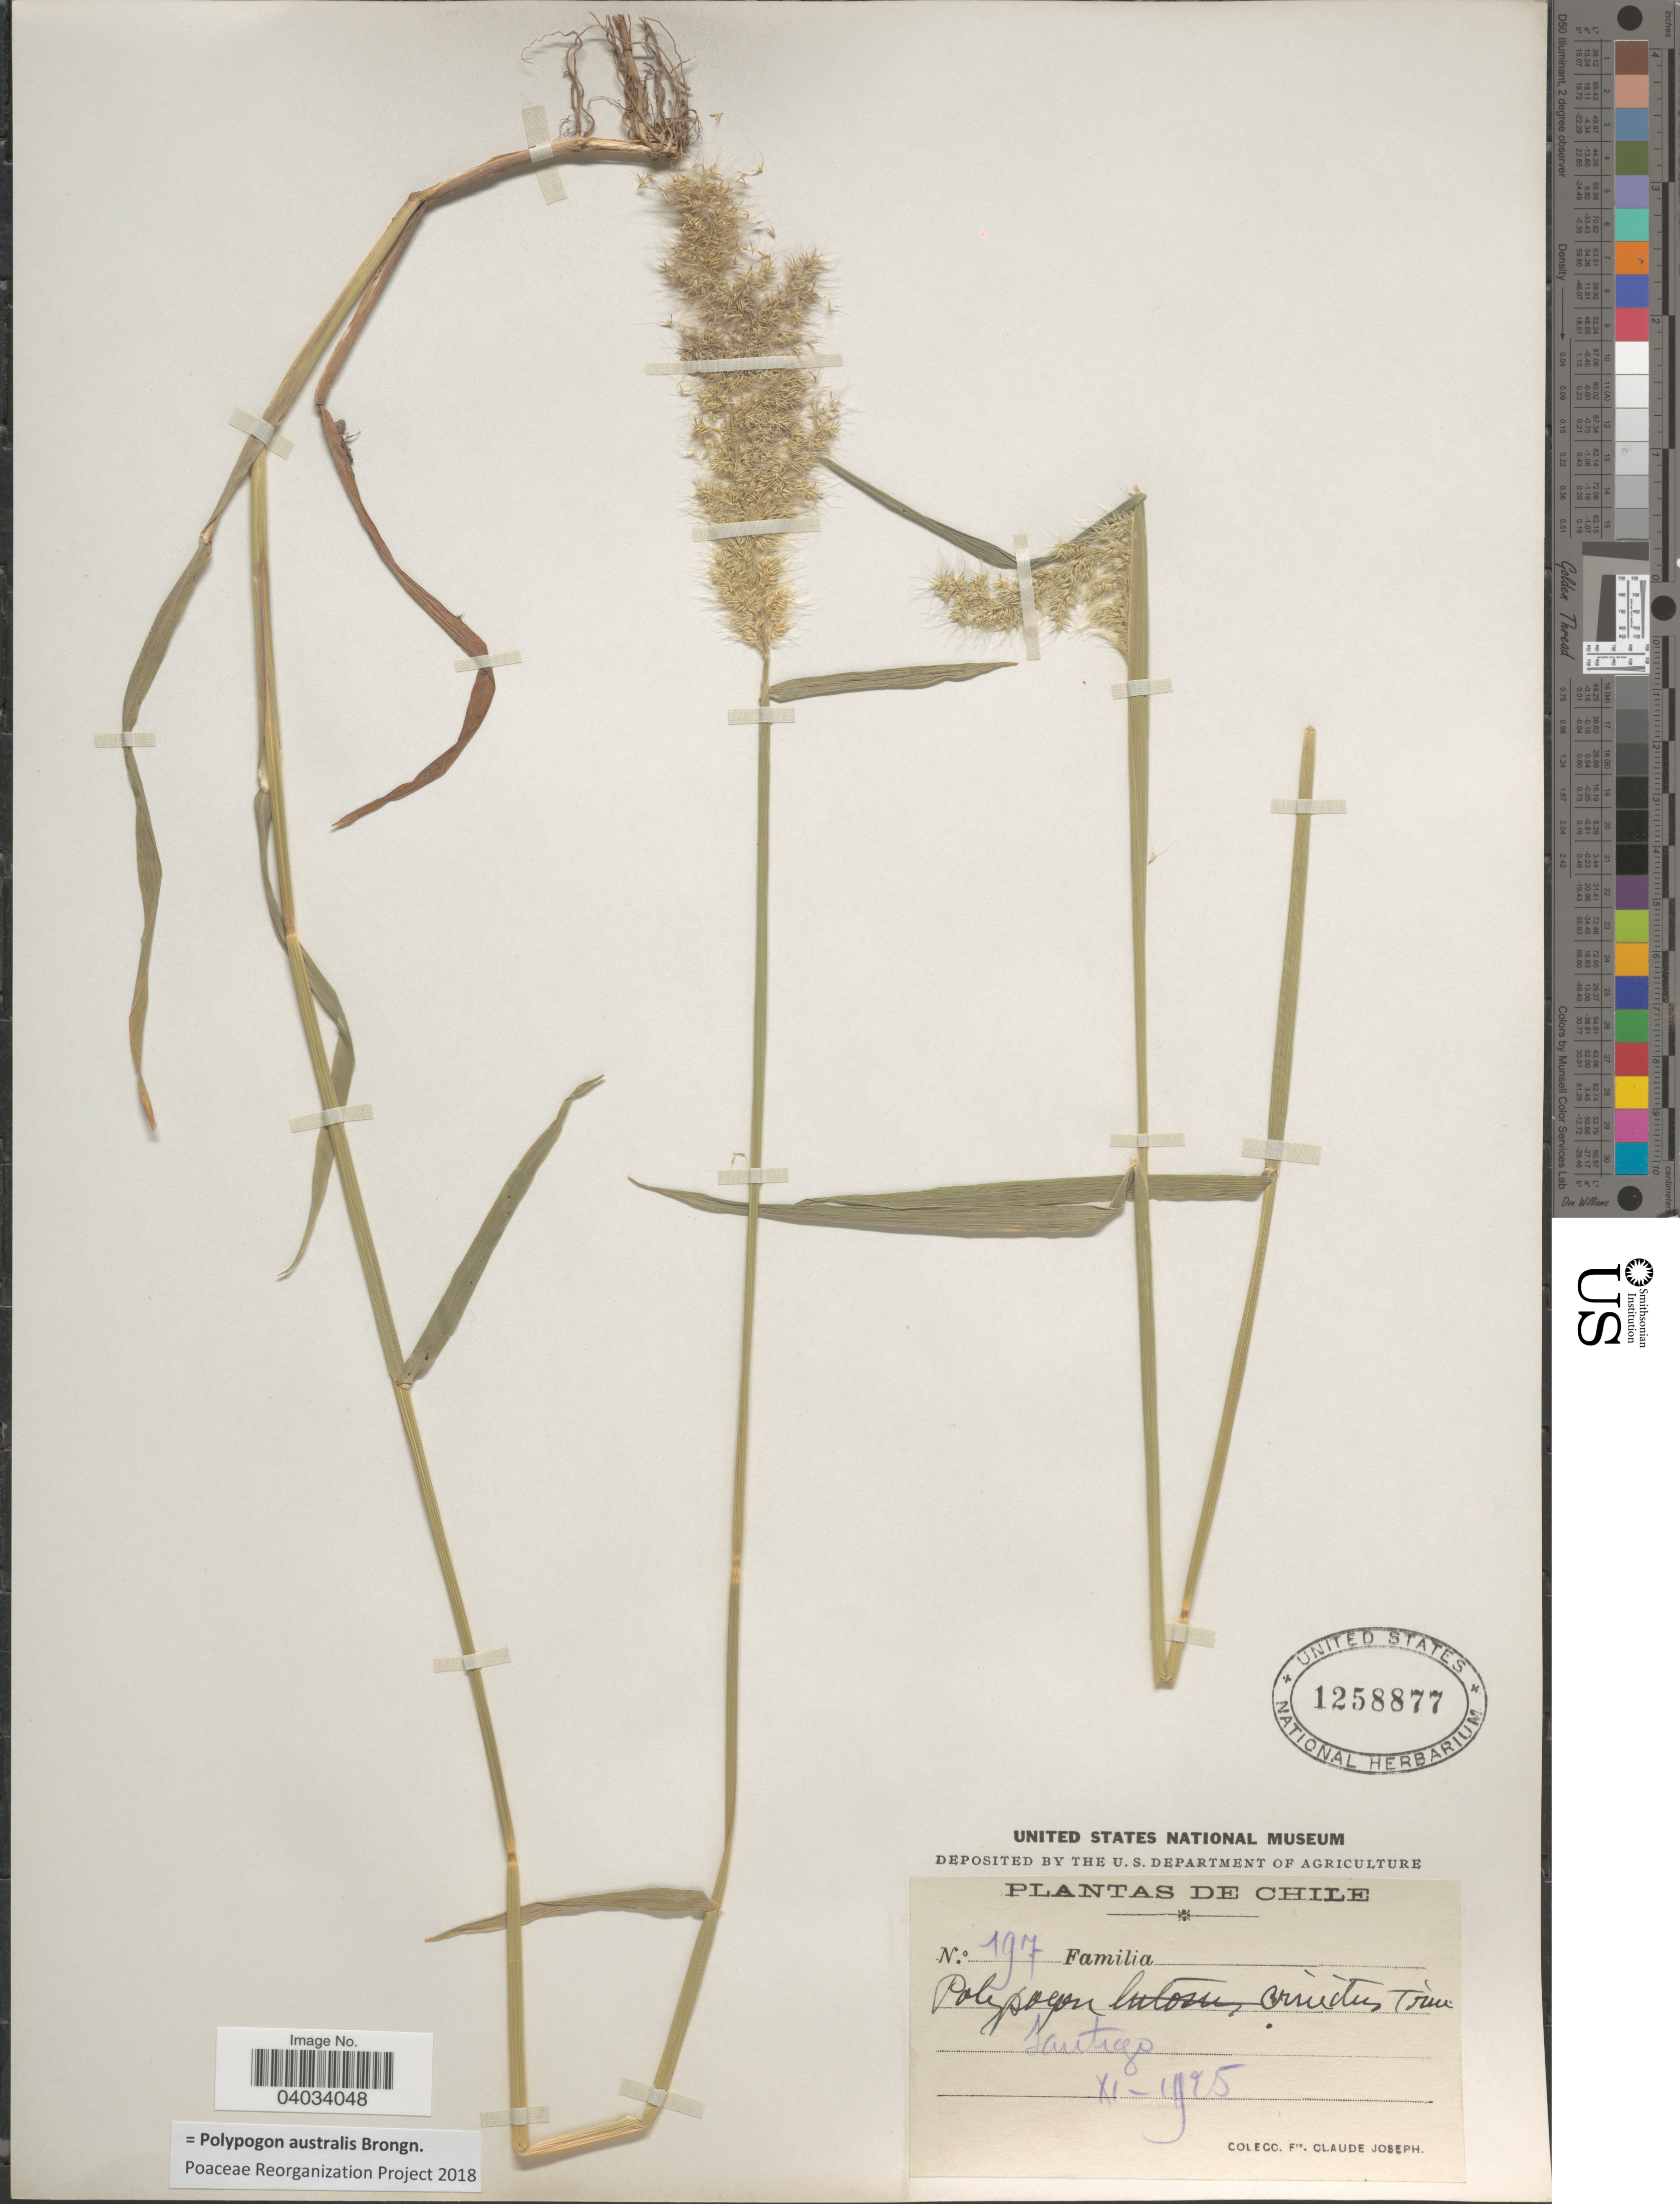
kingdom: Plantae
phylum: Tracheophyta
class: Liliopsida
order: Poales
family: Poaceae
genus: Polypogon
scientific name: Polypogon australis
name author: Brongn.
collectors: Bro. Claude-Joseph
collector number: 197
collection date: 1925-11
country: Chile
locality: Santiago.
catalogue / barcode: US 1258877